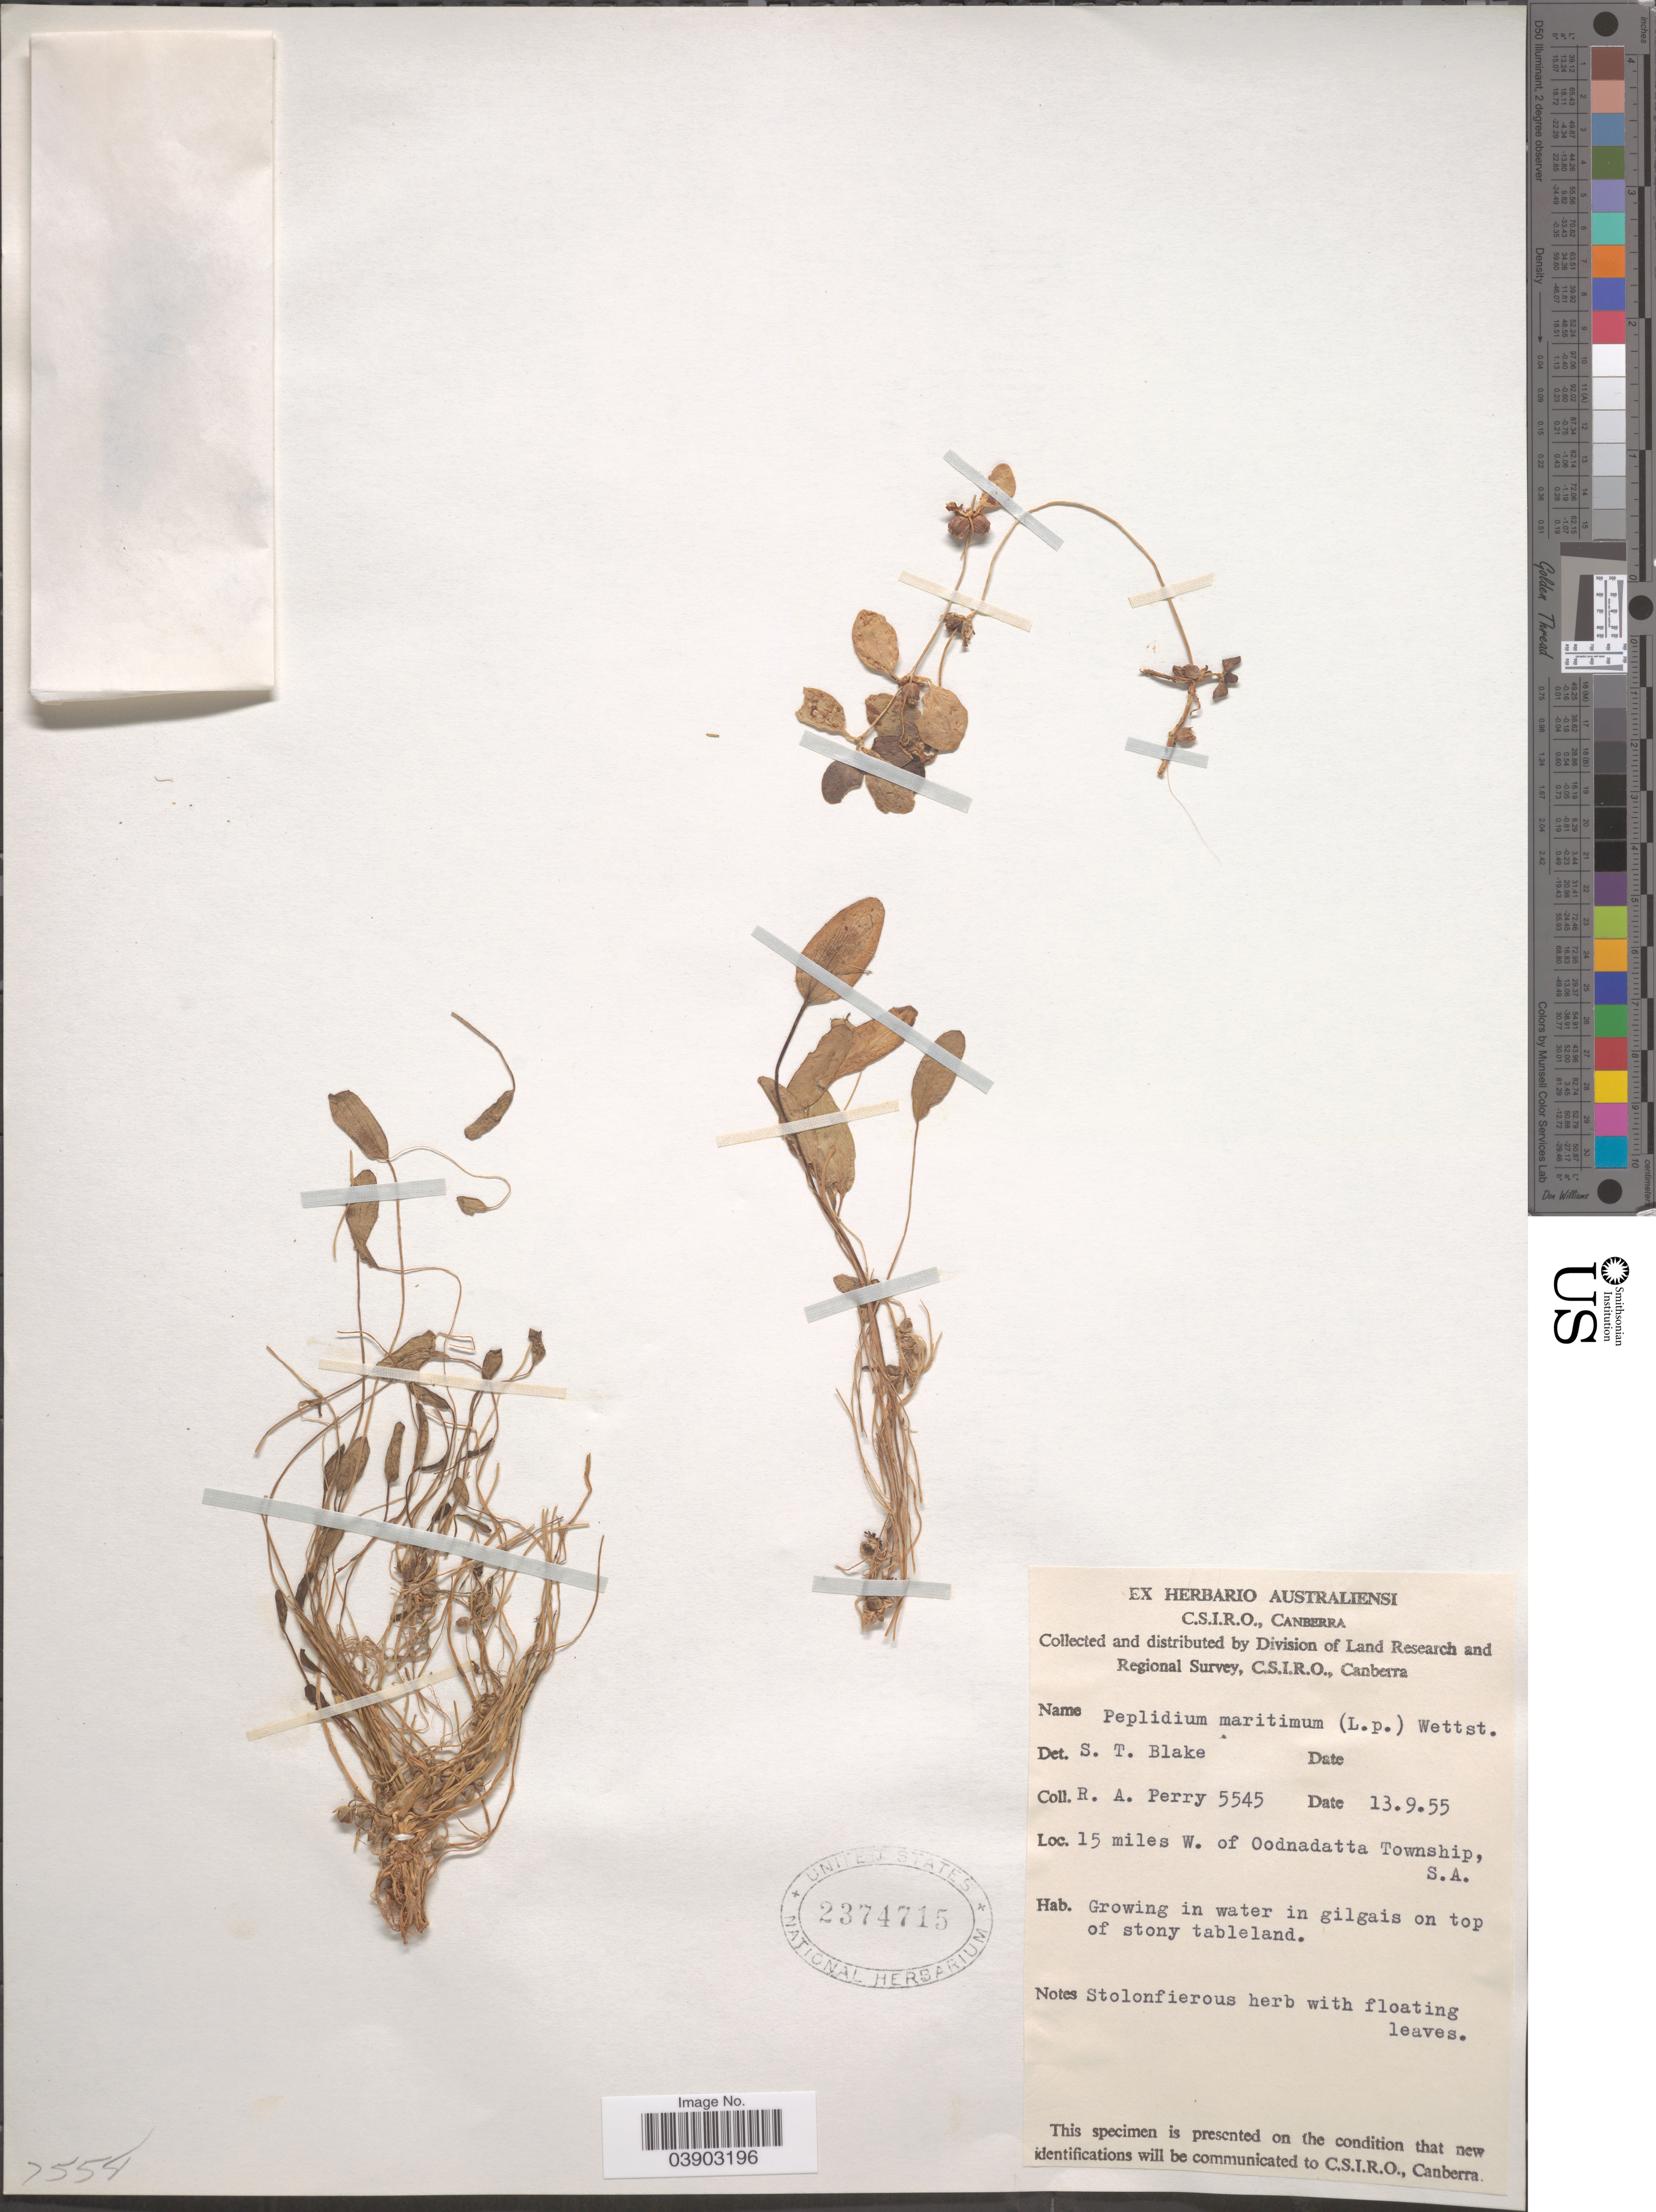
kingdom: Plantae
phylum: Tracheophyta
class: Magnoliopsida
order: Lamiales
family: Phrymaceae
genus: Peplidium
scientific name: Peplidium maritimum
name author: (L. f.) Asch.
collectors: Perry, R. A.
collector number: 5545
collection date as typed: Transcribed d/m/y: 13/9/55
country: Australia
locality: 15 miles W. of Oodnadatta Township, S.A. Growing in water in gilgais on top of stony tableland.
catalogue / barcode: US 2374715